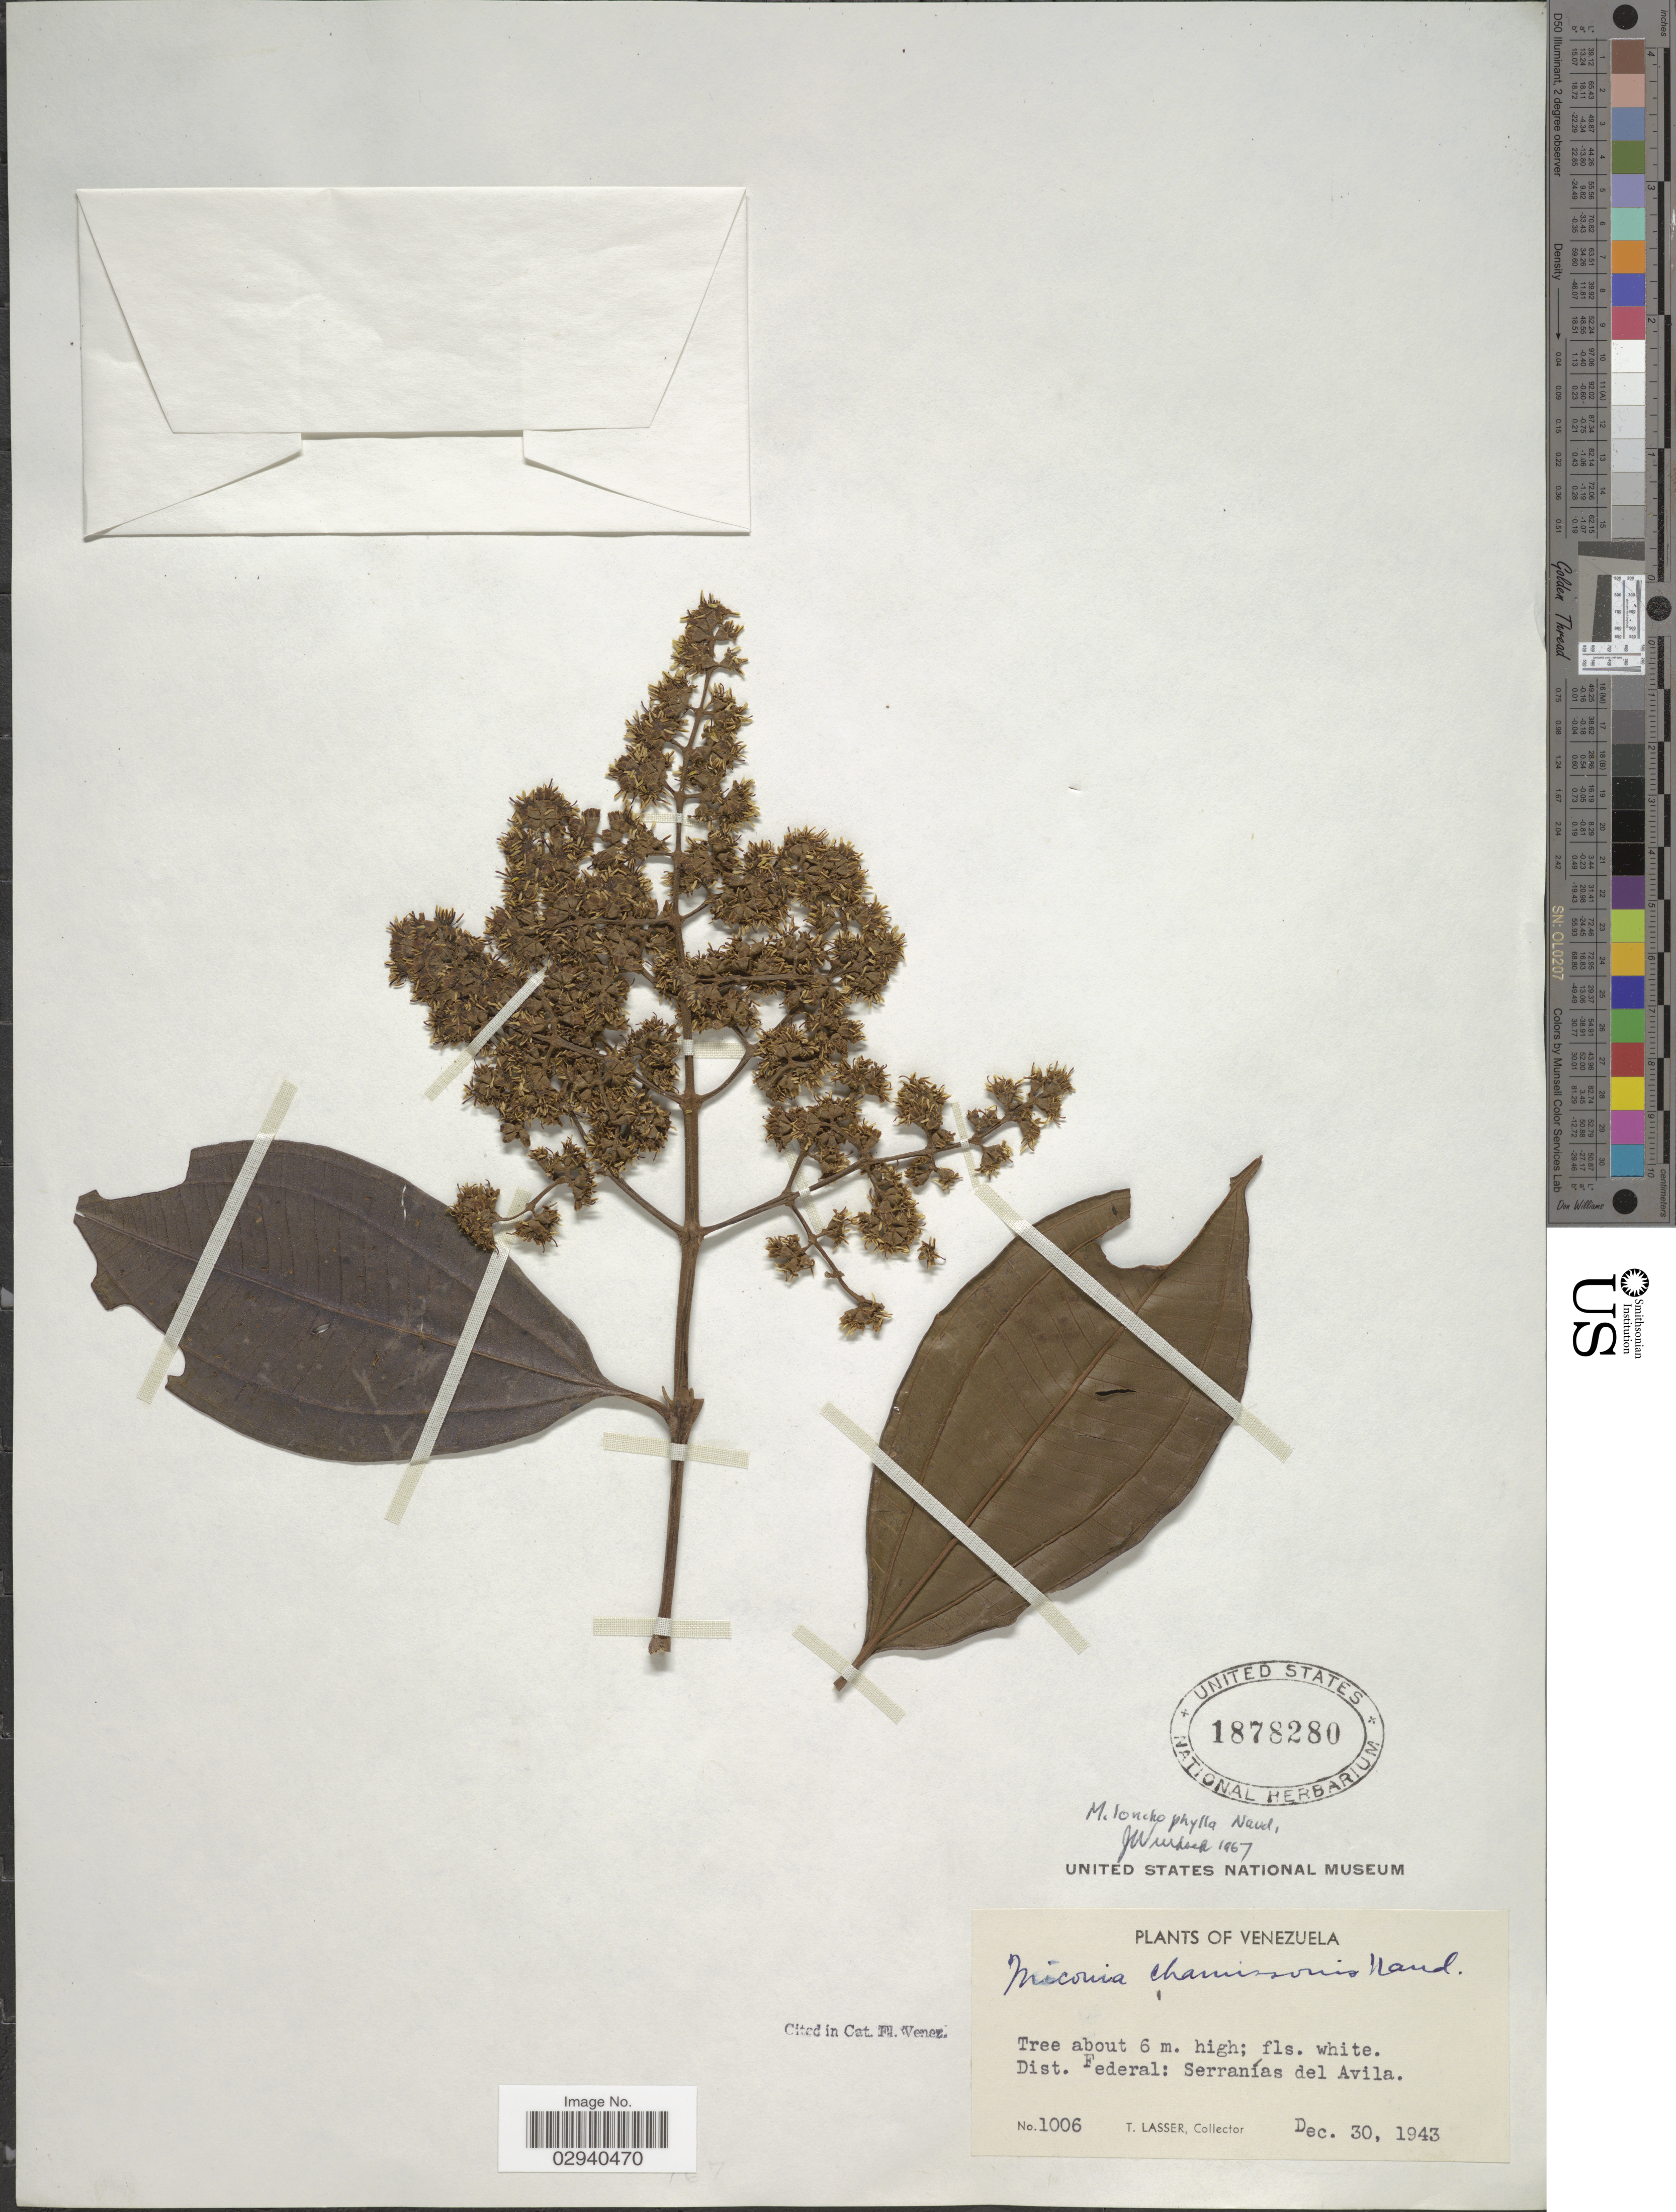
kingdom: Plantae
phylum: Tracheophyta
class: Magnoliopsida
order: Myrtales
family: Melastomataceae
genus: Miconia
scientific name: Miconia lonchophylla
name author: Naudin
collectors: T. Lasser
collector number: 1006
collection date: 1943-12-30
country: Venezuela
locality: Dist. Federal: Serranías del Avila.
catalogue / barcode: US 1878280